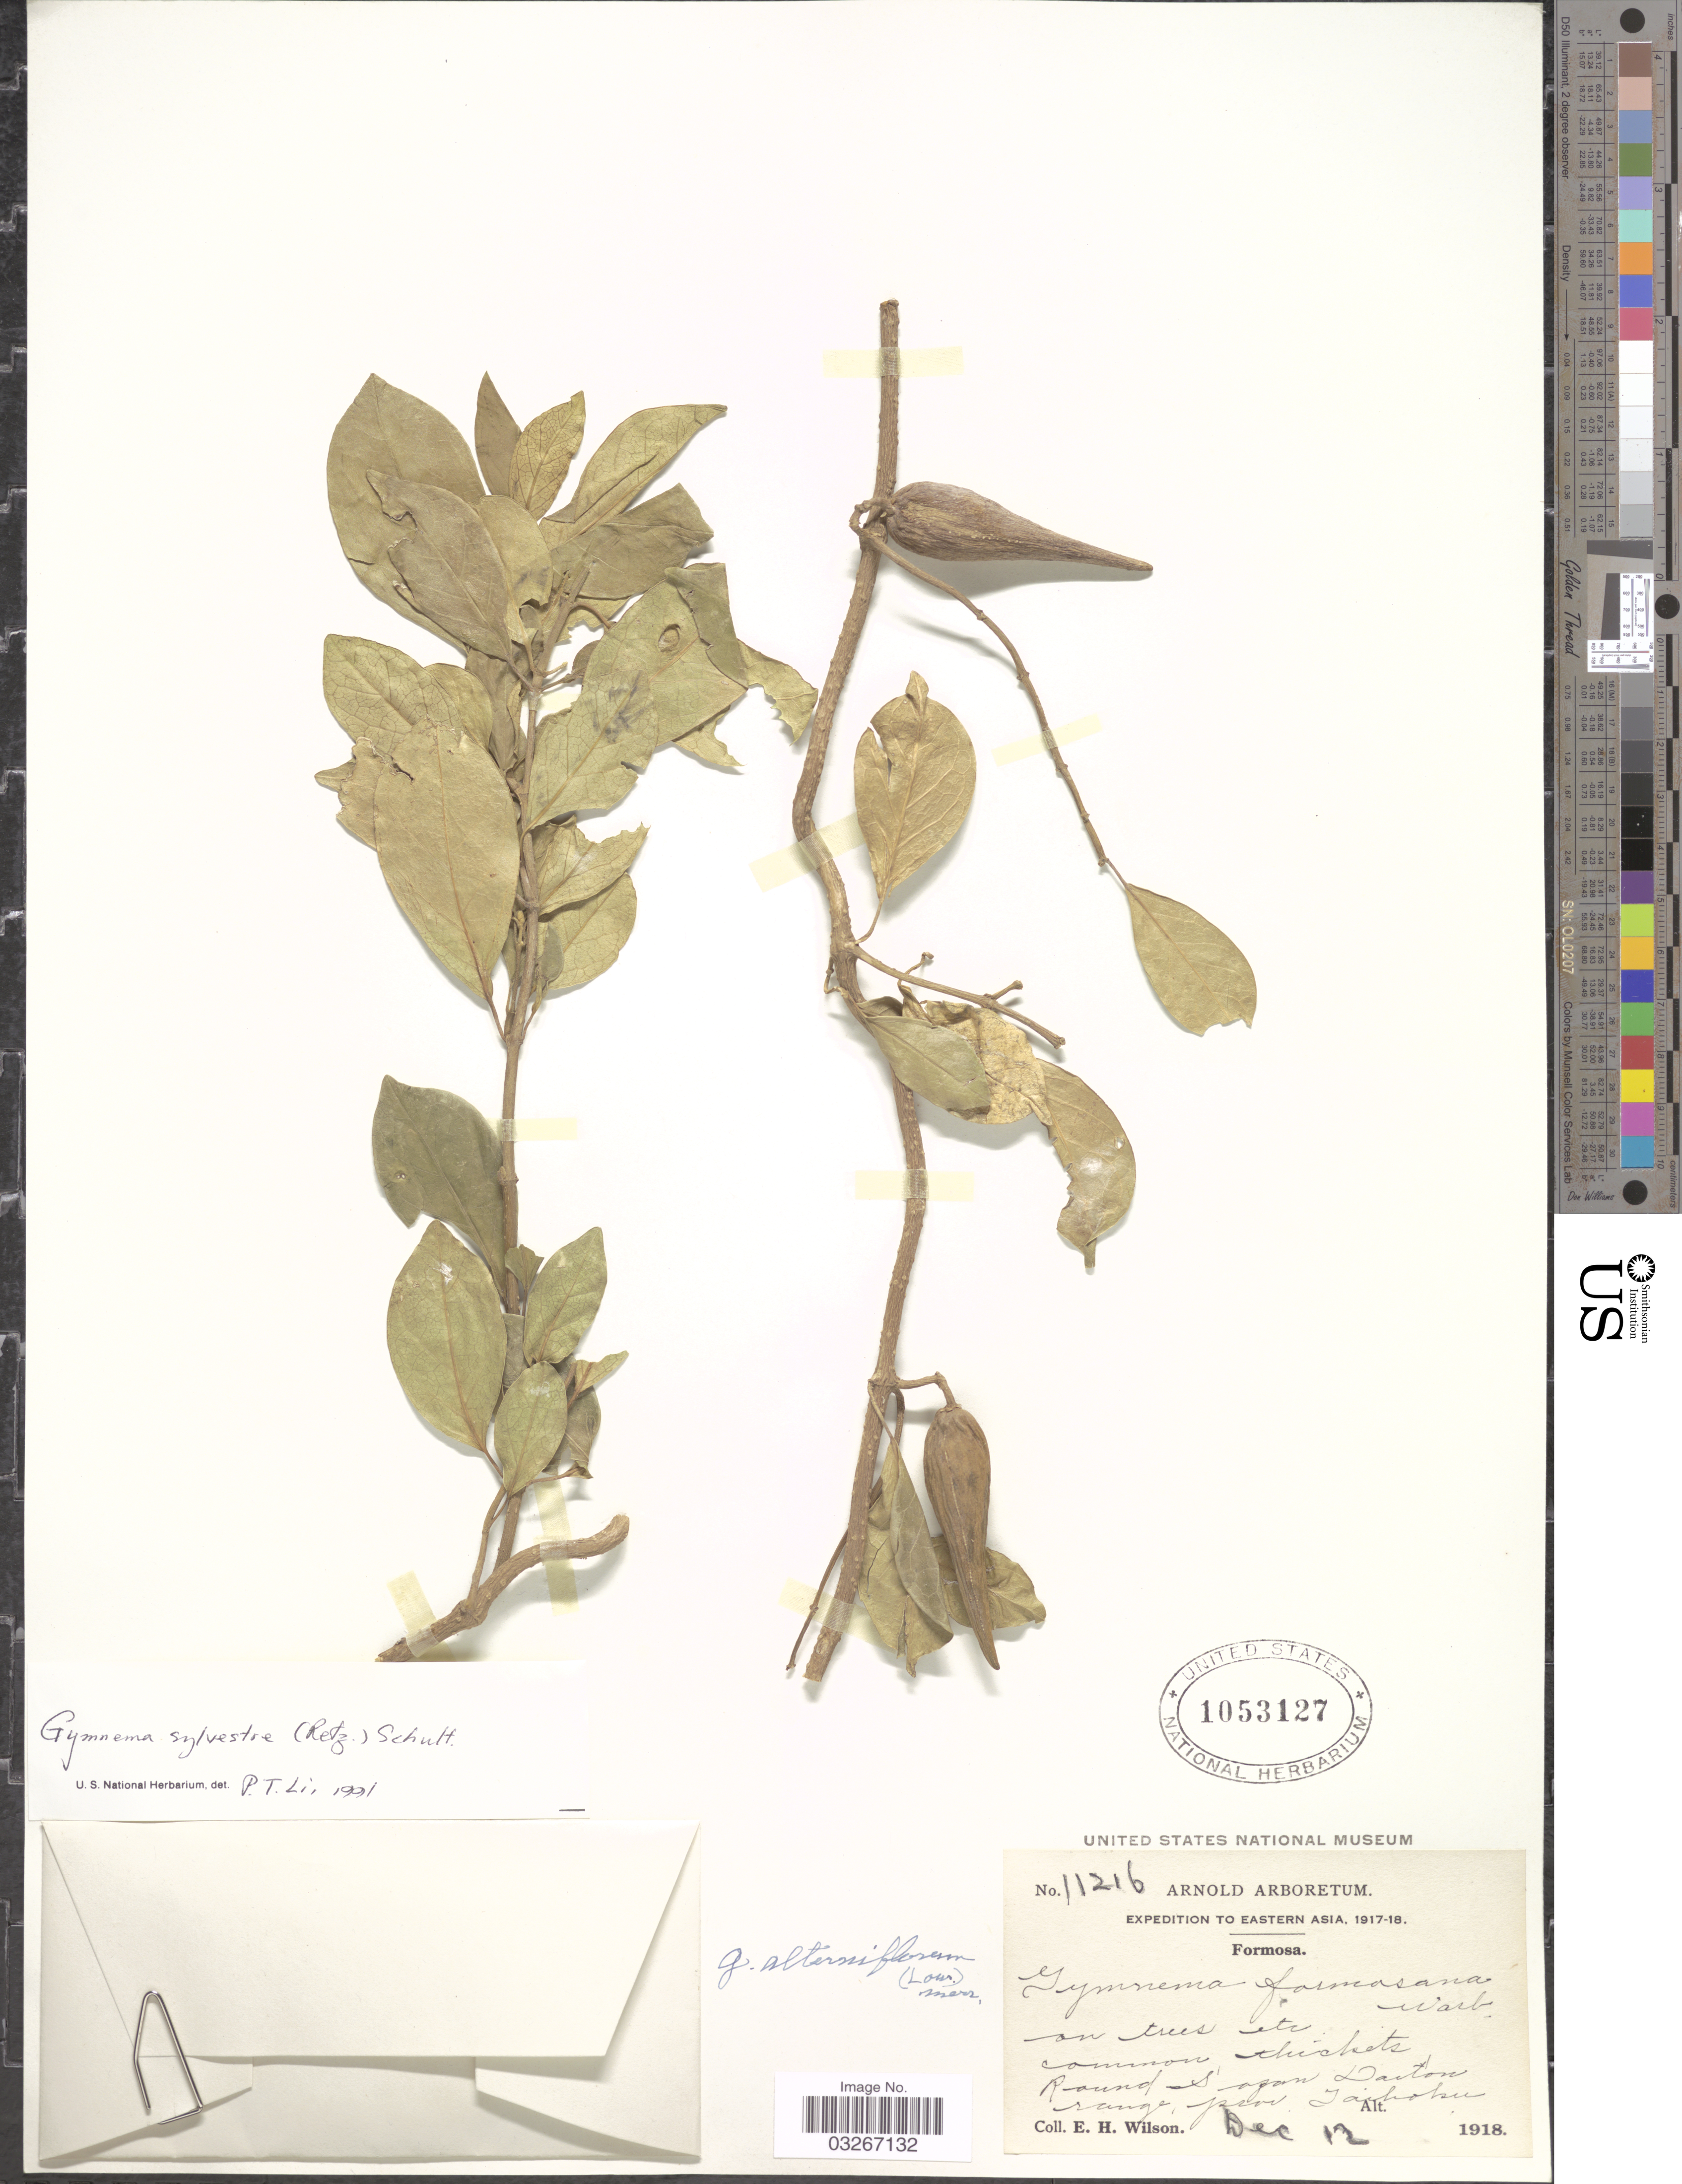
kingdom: Plantae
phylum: Tracheophyta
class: Magnoliopsida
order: Gentianales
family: Apocynaceae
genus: Gymnema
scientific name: Gymnema sylvestre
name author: (Retz.) R. Br. ex Schult. in Roem. & Schult.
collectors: E. Wilson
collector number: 11216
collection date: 1918-12-12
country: Taiwan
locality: Eastern Asia. Formosa. Round Sozan, Daiton range, Prov. Taihoku.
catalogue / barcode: US 1053127